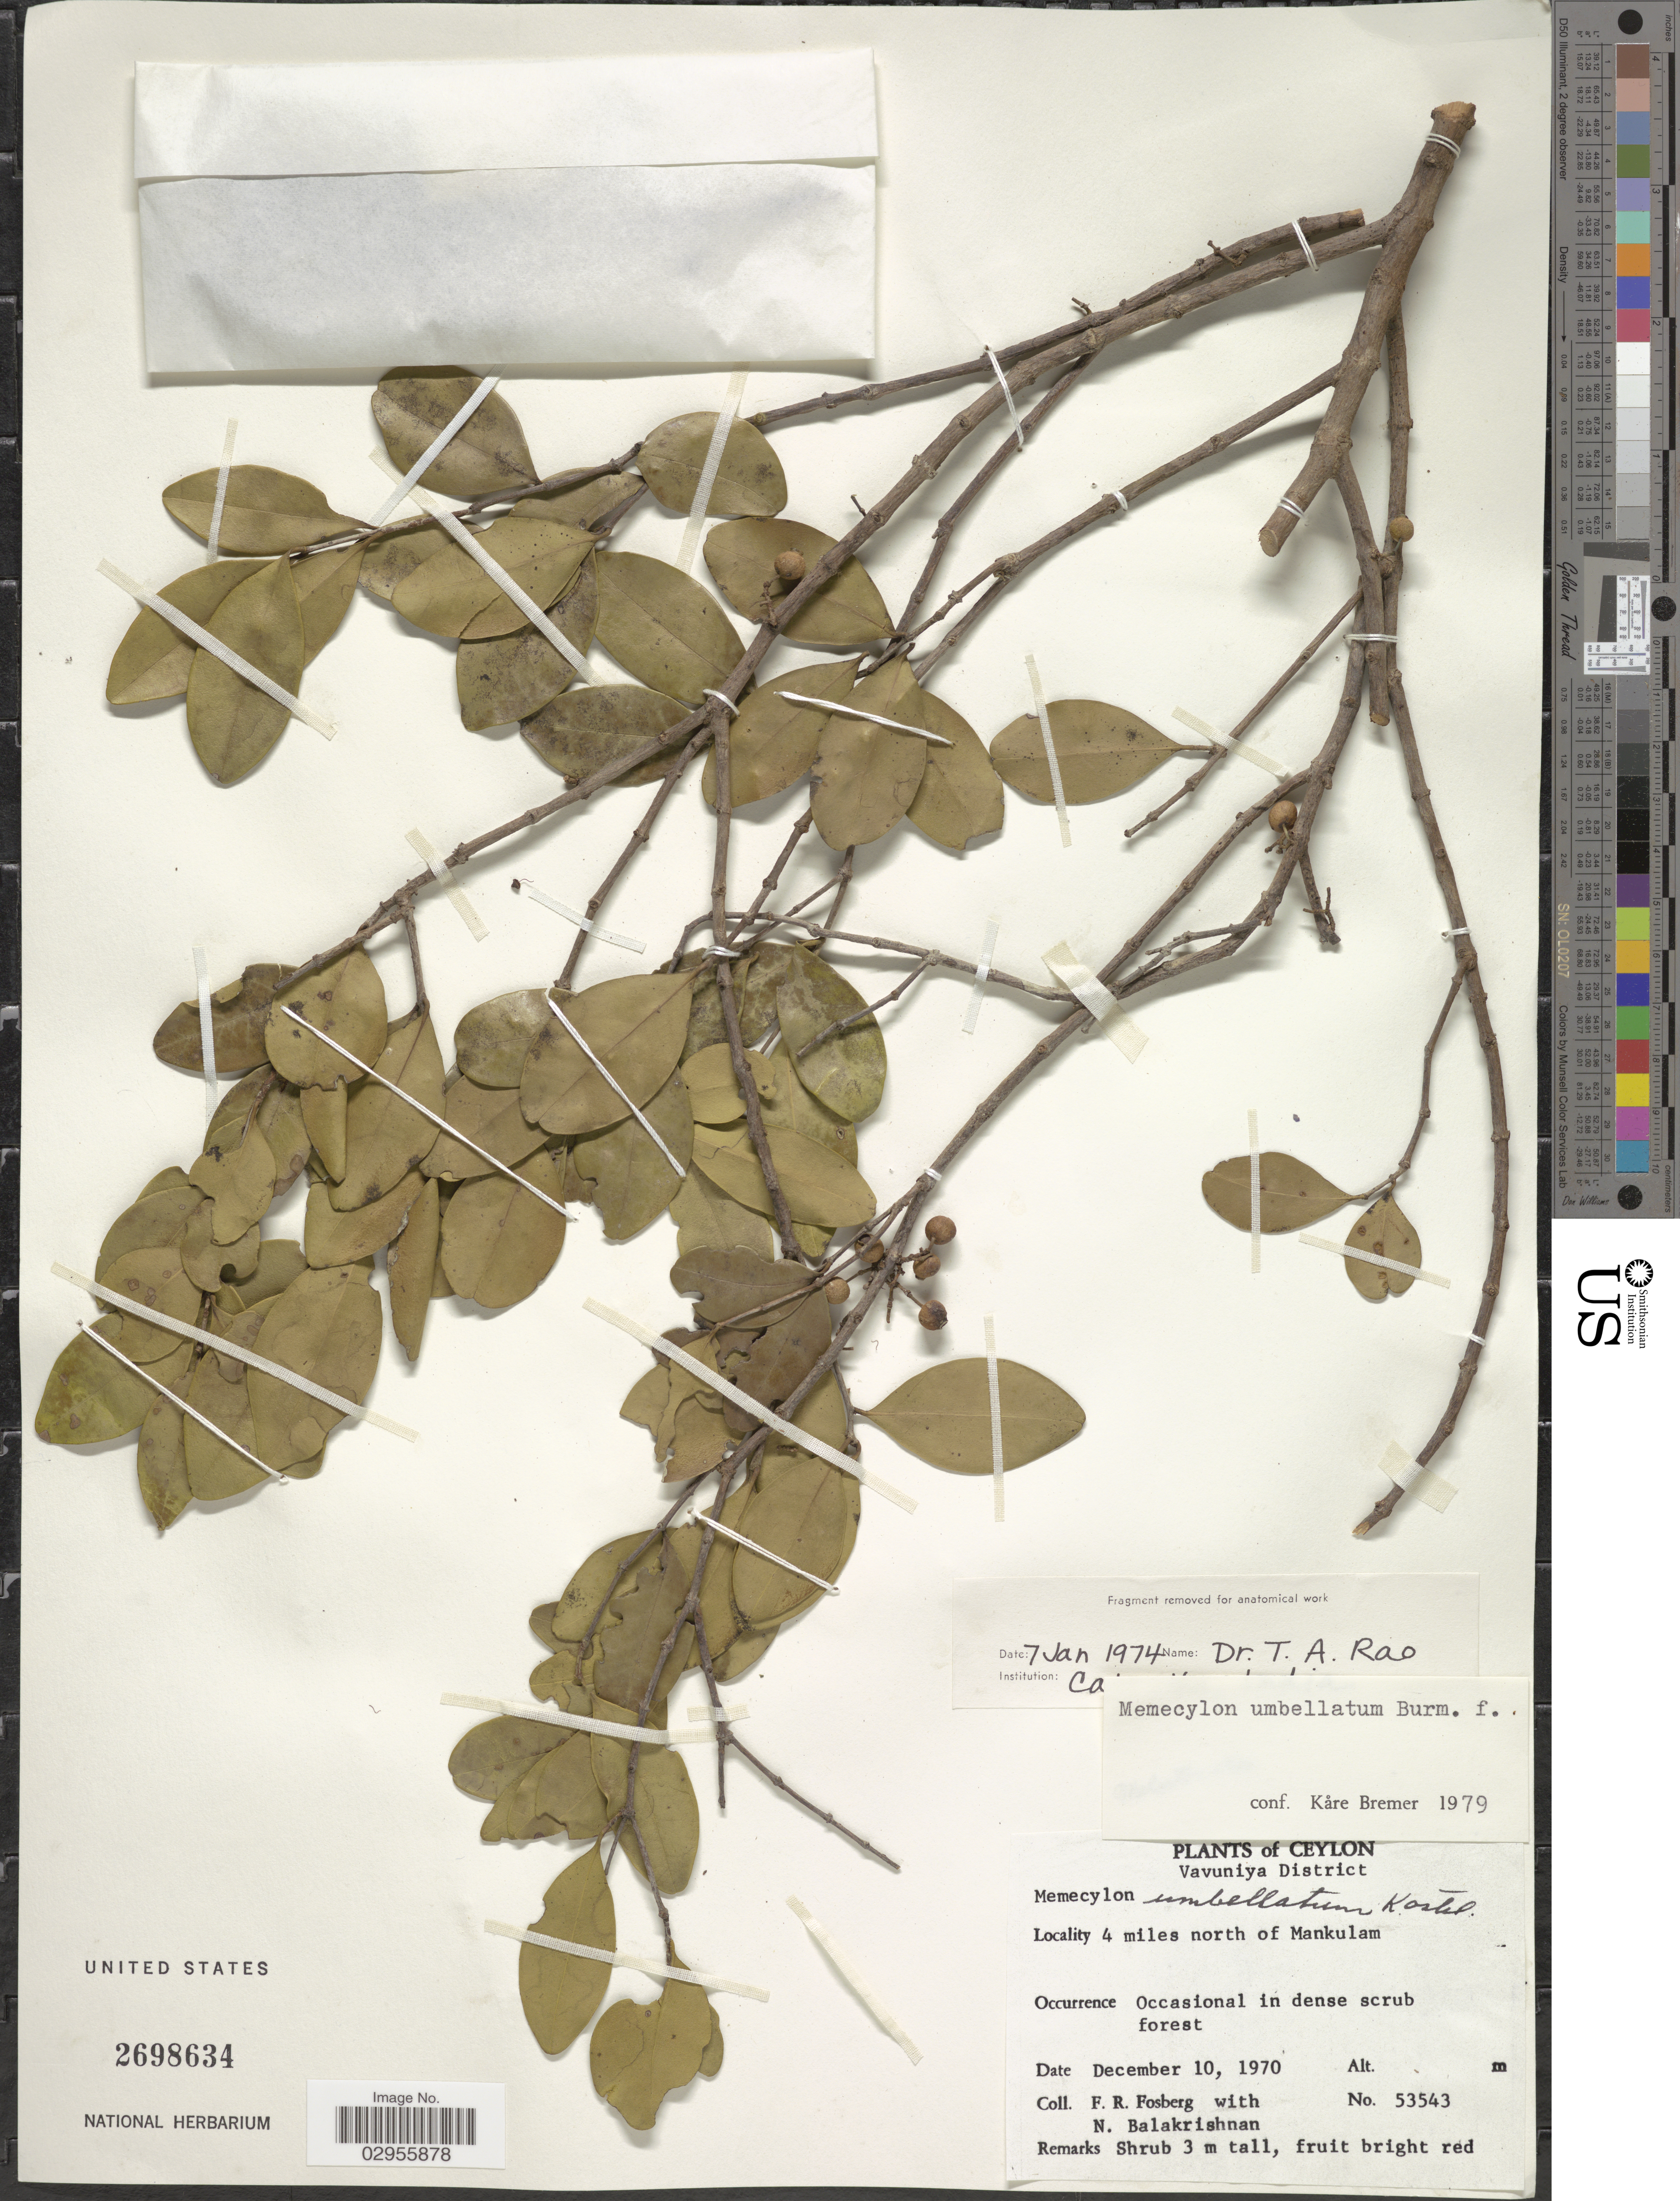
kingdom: Plantae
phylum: Tracheophyta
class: Magnoliopsida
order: Myrtales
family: Melastomataceae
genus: Memecylon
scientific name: Memecylon umbellatum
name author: Burm. f.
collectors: F. R. Fosberg & N. Balakrishnan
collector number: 53543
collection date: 1970-12-10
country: Sri Lanka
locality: Ceylon. Vavuniya District. 4 miles north of Mankulam.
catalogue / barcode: US 2698634